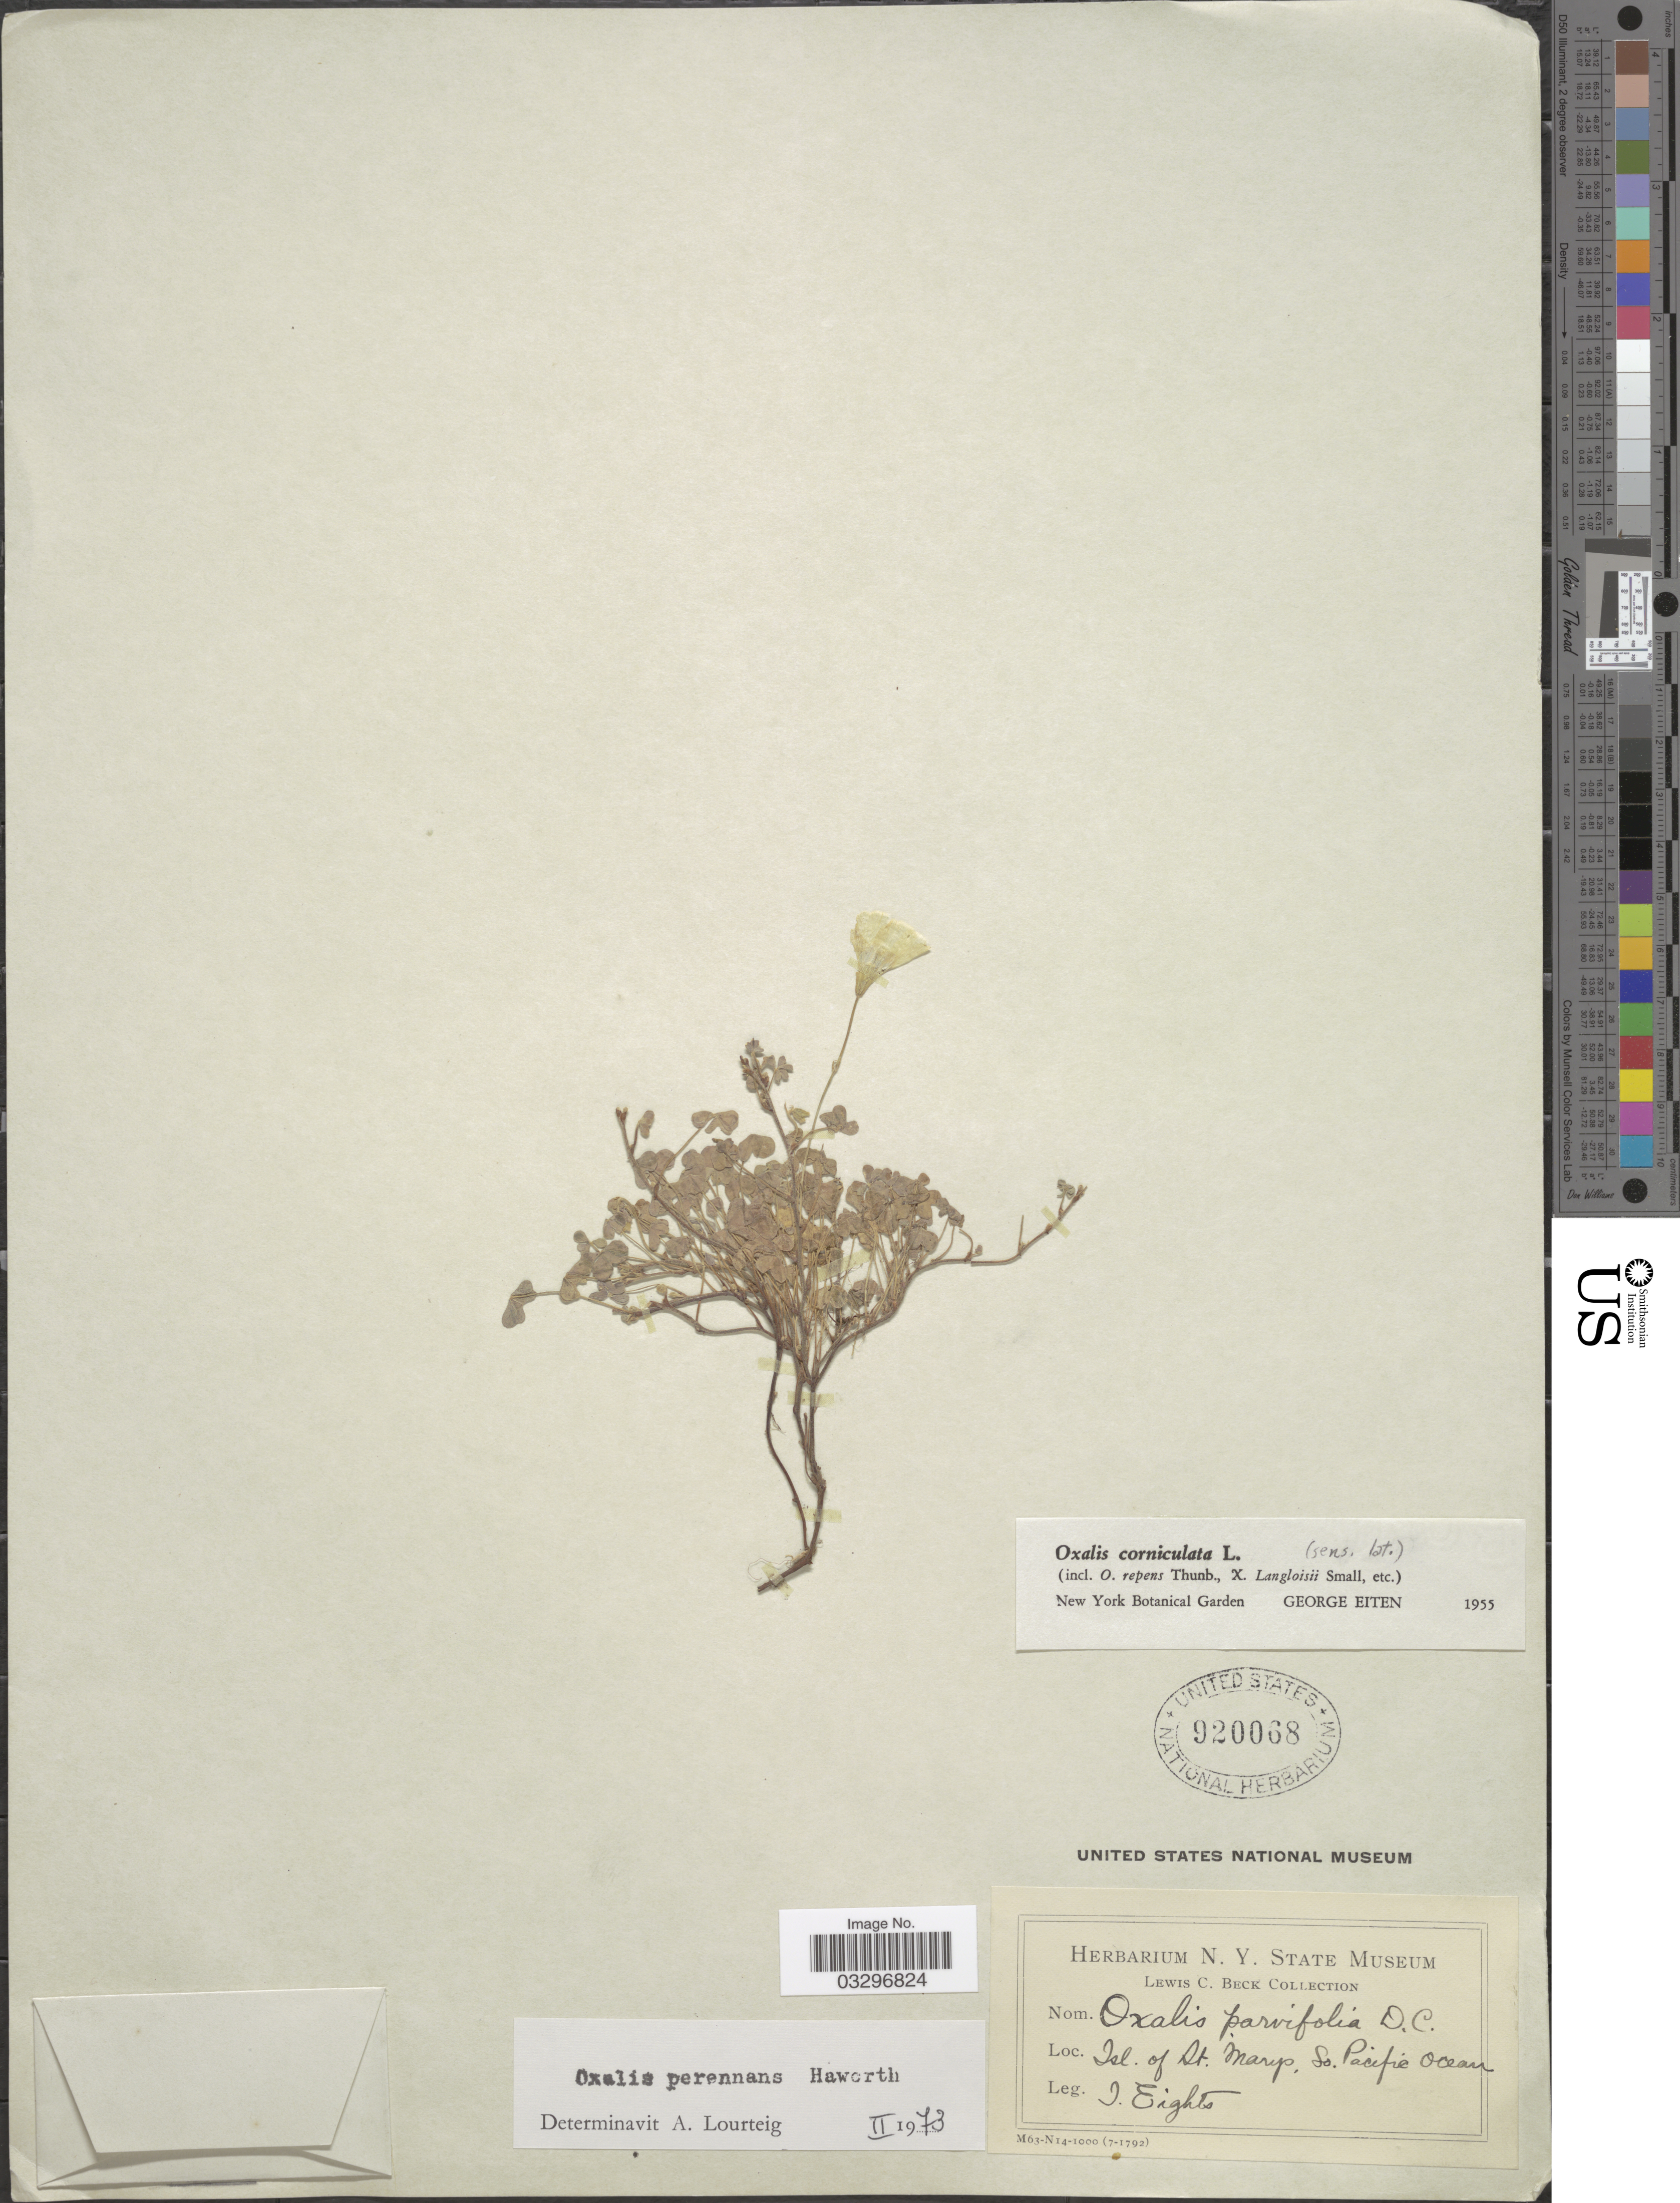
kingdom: Plantae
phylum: Tracheophyta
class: Magnoliopsida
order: Oxalidales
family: Oxalidaceae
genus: Oxalis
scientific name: Oxalis perennans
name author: Haw.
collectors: J. Eights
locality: Isl. of St. Marys, So. Pacific Ocean.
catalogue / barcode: US 920068